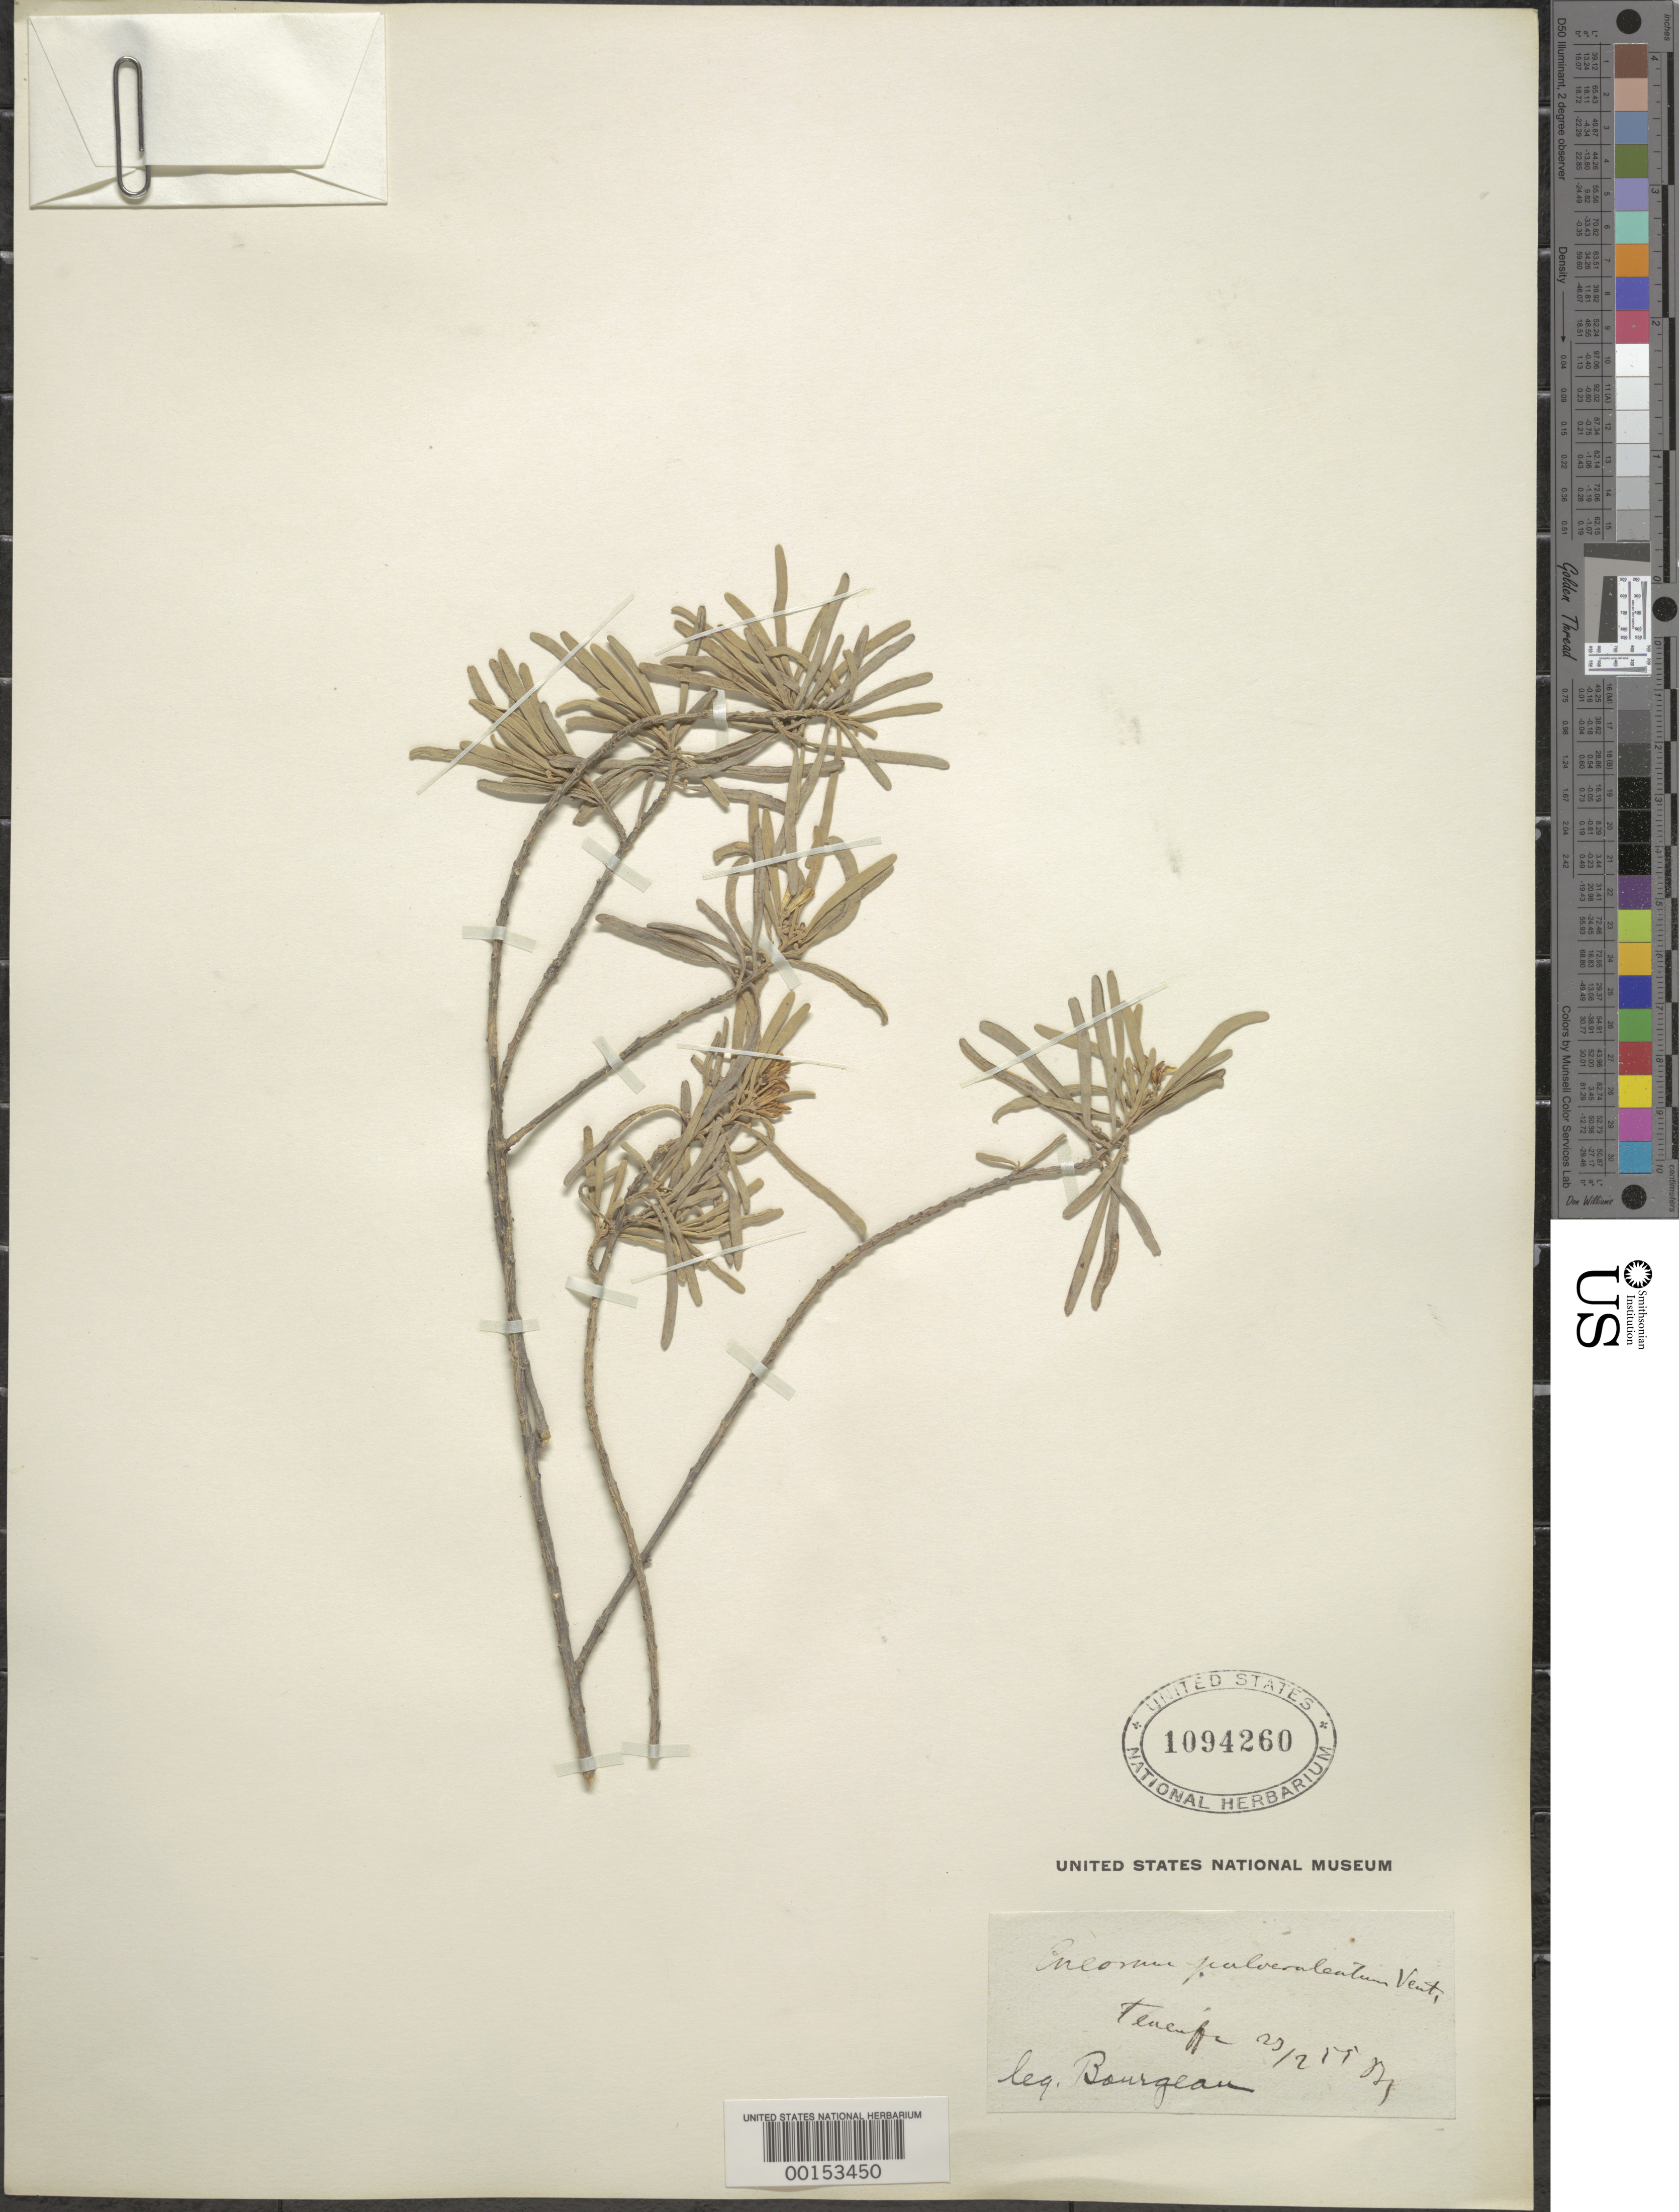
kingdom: Plantae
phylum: Tracheophyta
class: Magnoliopsida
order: Sapindales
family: Rutaceae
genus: Cneorum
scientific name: Cneorum pulverulentum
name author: Vent.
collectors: -. Bourgeau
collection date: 1884-02-22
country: Spain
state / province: Canarias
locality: Teneriffe.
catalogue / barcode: US 1094260